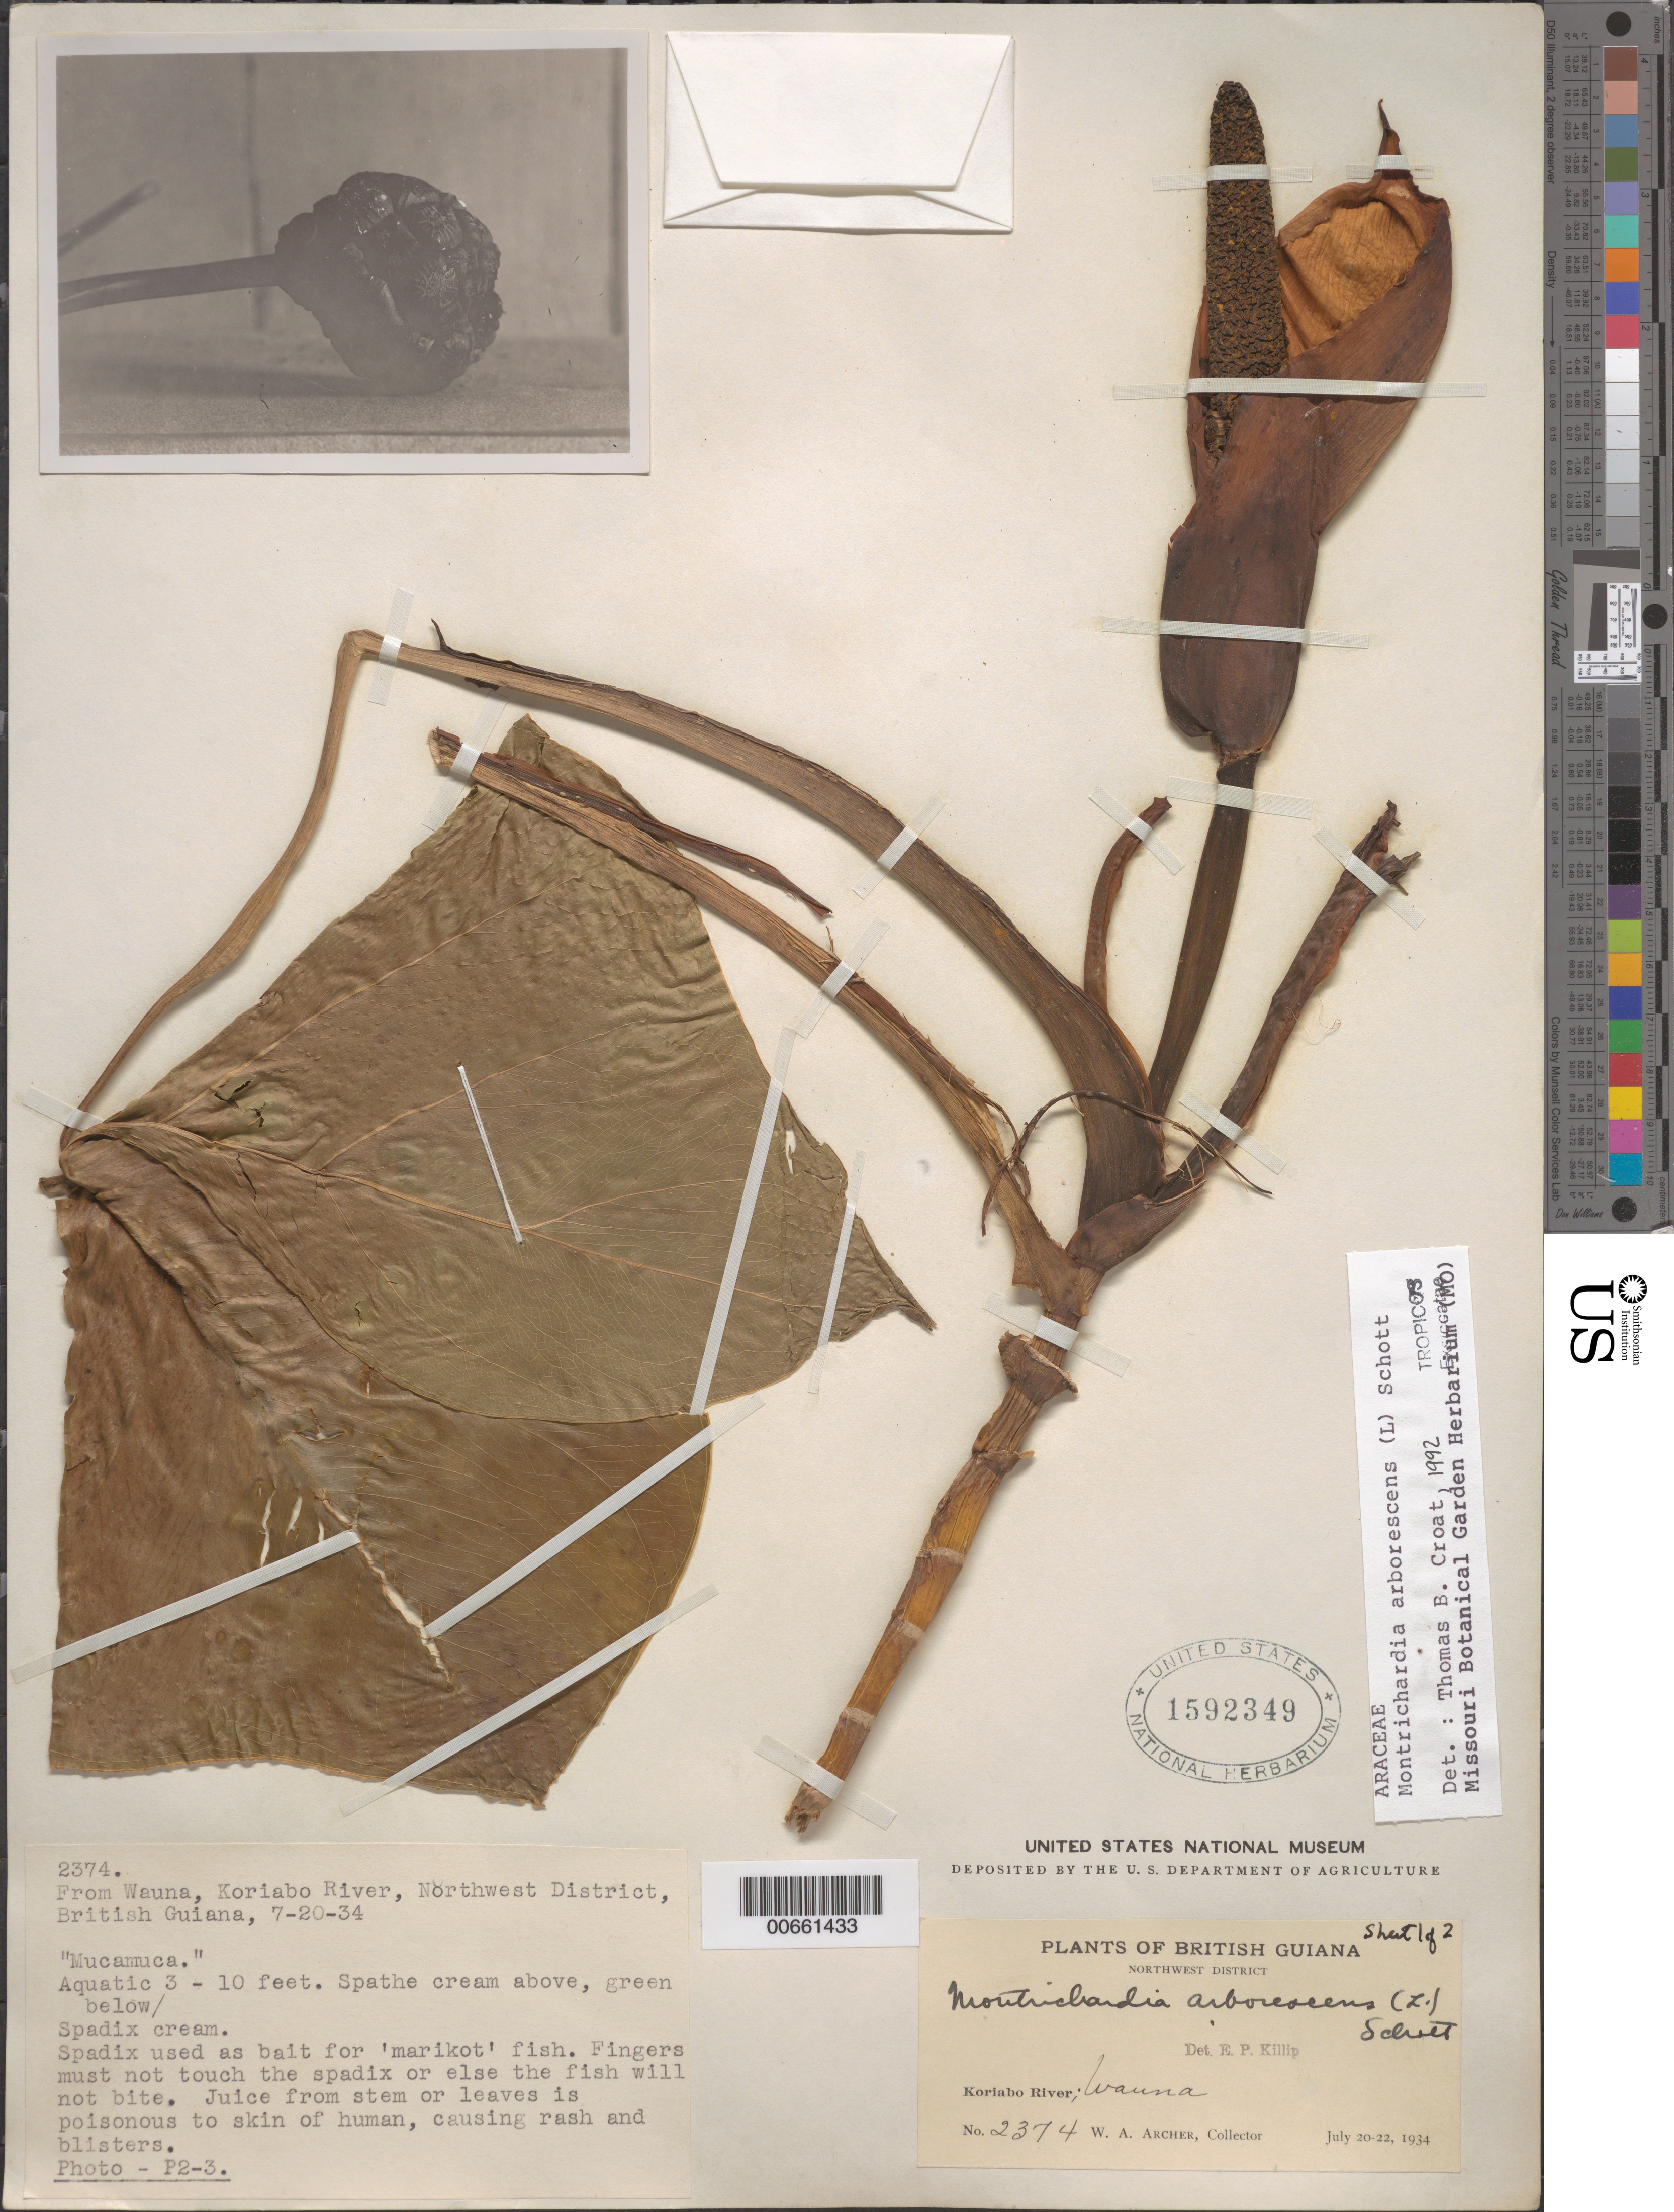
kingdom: Plantae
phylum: Tracheophyta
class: Liliopsida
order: Alismatales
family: Araceae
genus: Montrichardia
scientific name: Montrichardia arborescens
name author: (L.) Schott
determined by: Croat, Thomas B., Missouri Botanical Garden (MO)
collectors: W. A. Archer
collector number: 2374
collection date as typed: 20-Jul-34 to 22-Jul-34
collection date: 1934-07-20/1934-07-22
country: Guyana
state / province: Barima-Waini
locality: Koriabo R., Wauna, NW Dist.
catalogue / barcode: US 1592349